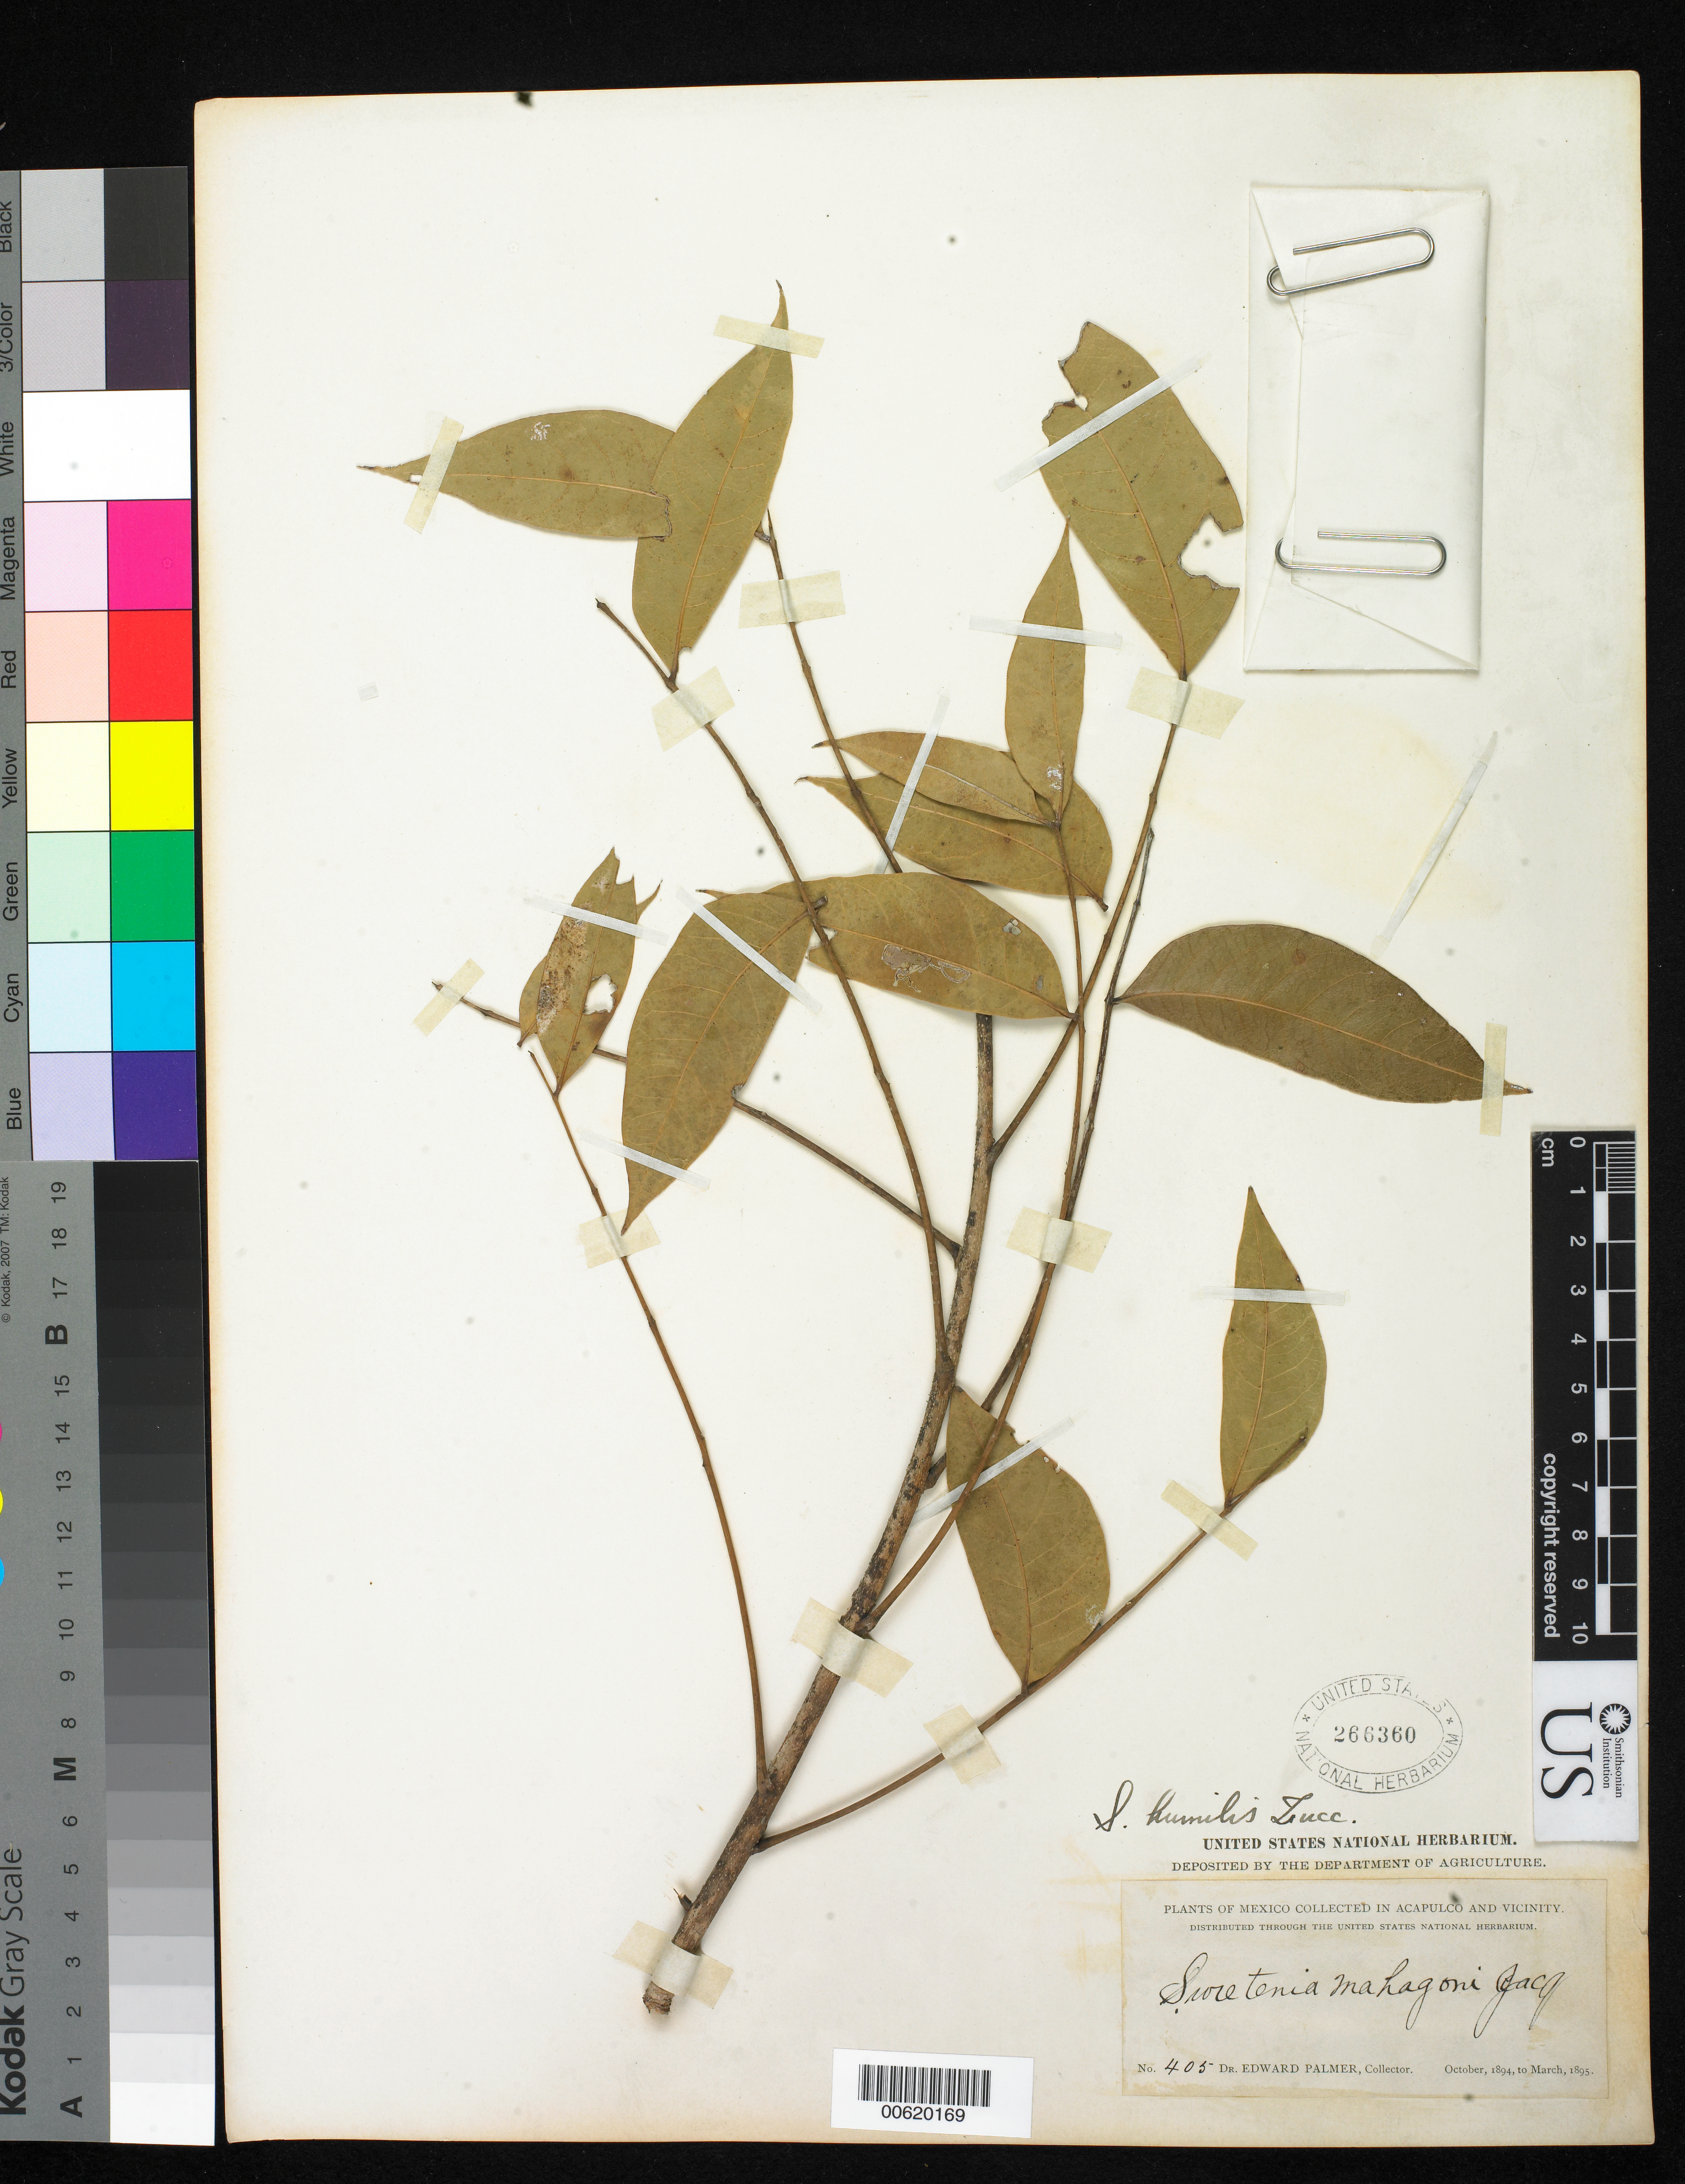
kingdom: Plantae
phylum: Tracheophyta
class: Magnoliopsida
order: Sapindales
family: Meliaceae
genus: Swietenia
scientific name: Swietenia humilis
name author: Zucc.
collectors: E. Palmer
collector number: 405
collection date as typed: Oct 1894 to -- Mar 1895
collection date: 1894-10/1895-03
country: Mexico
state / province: Guerrero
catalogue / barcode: US 266360